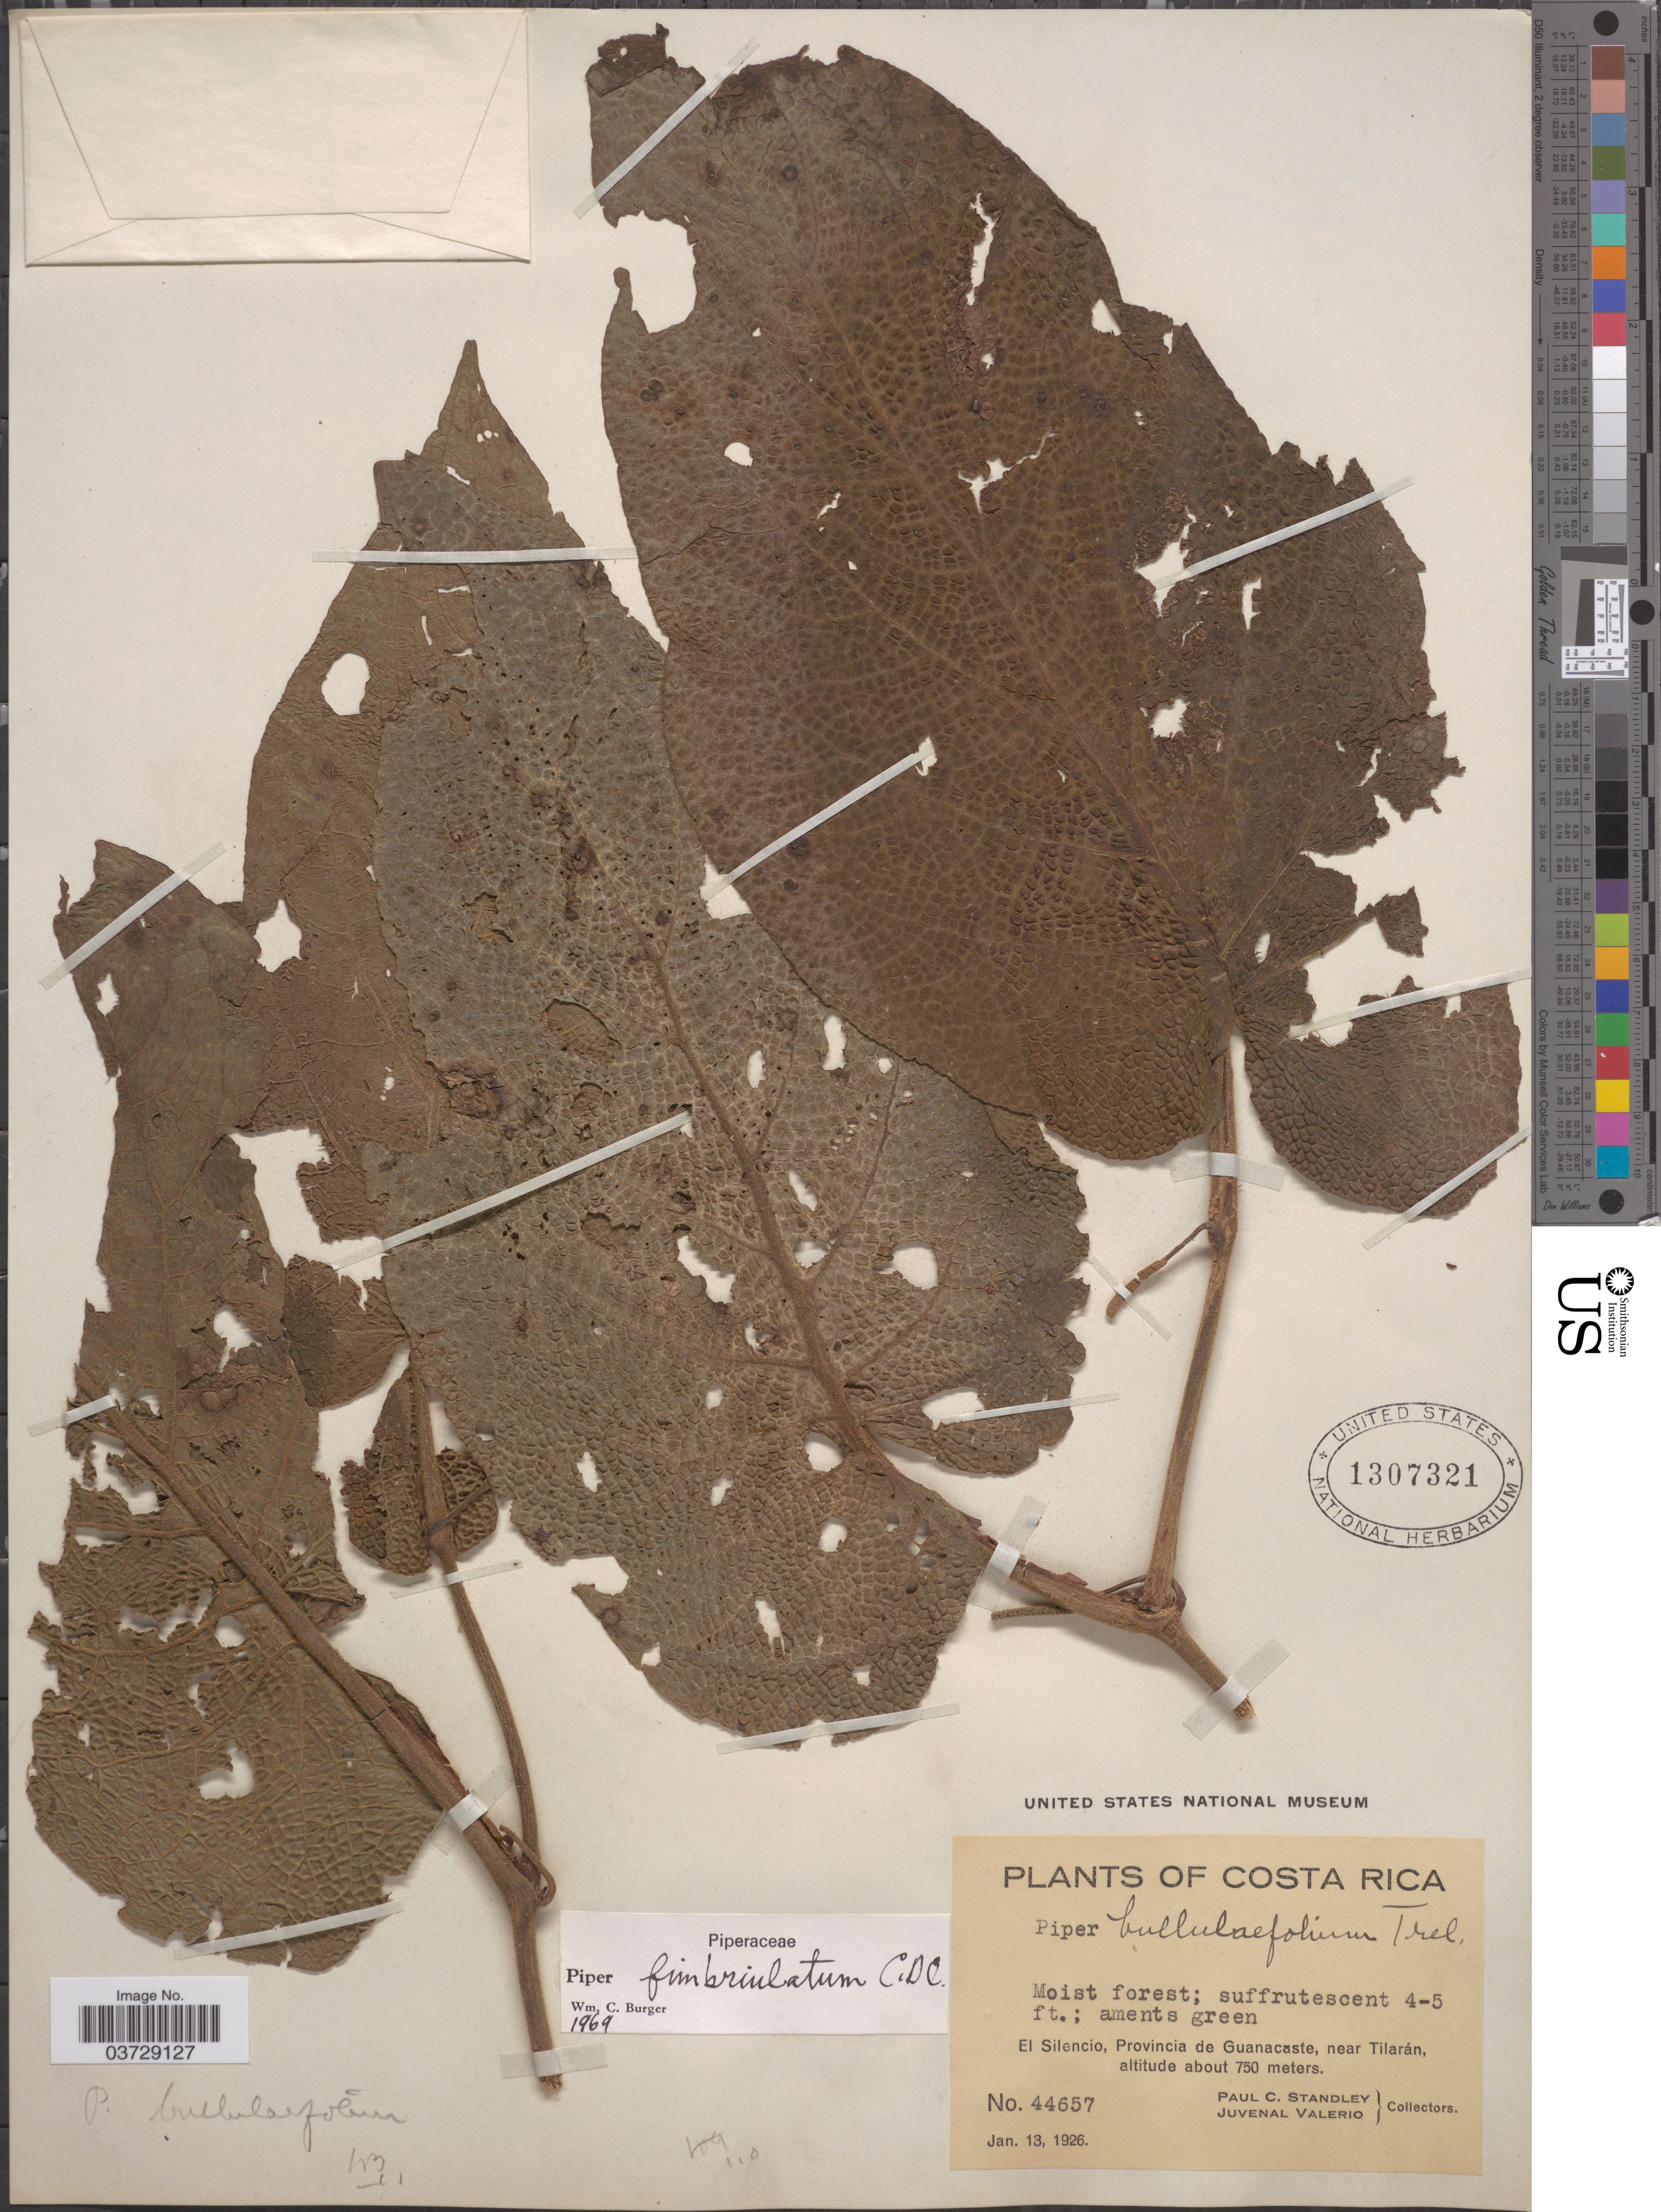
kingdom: Plantae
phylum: Tracheophyta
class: Magnoliopsida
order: Piperales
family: Piperaceae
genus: Piper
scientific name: Piper fimbriulatum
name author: C. DC.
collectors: P. C. Standley & J. Valerio R.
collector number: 44657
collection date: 1926-01-13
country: Costa Rica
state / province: Guanacaste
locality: El Silencio, near Tilarán.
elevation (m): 750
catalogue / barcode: US 1307321